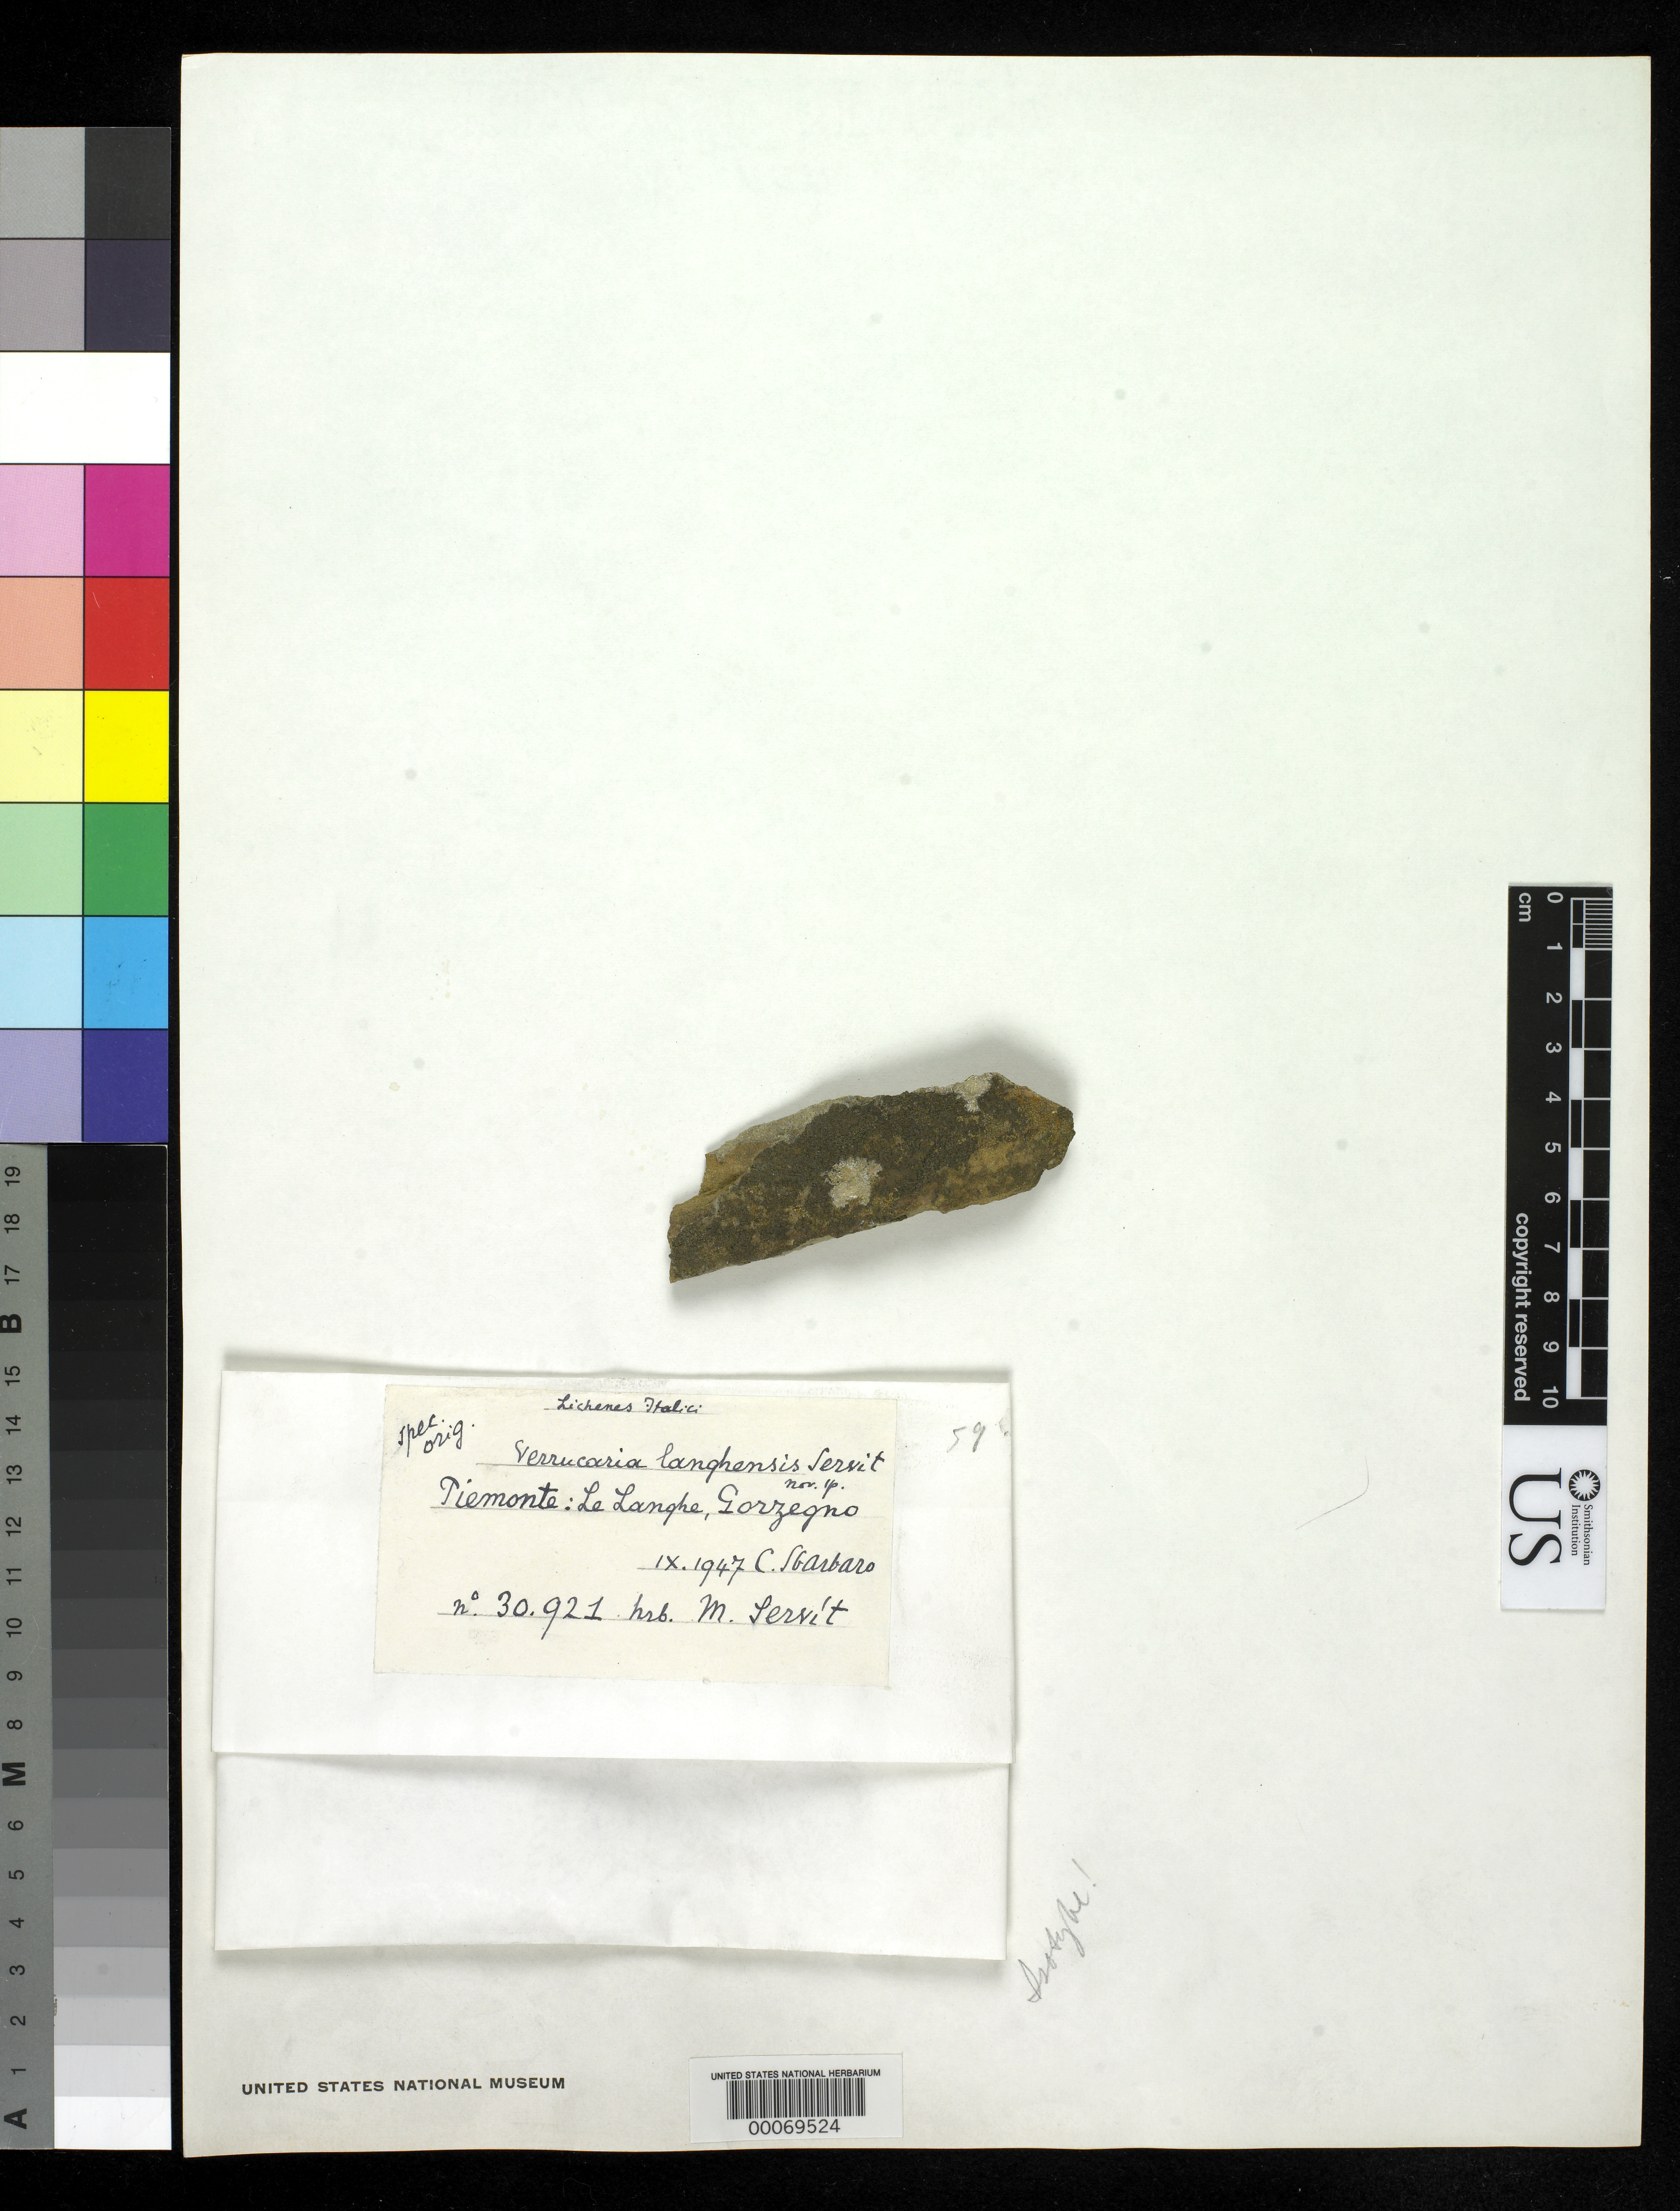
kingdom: Fungi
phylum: Ascomycota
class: Eurotiomycetes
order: Verrucariales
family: Verrucariaceae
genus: Verrucaria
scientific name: Verrucaria langhensis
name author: Servit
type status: Isosyntype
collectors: C. Sbarbaro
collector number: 30.921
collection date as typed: Sep 1947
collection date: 1947-09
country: Italy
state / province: Piedmont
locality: Le Langhe, Gorzegno.